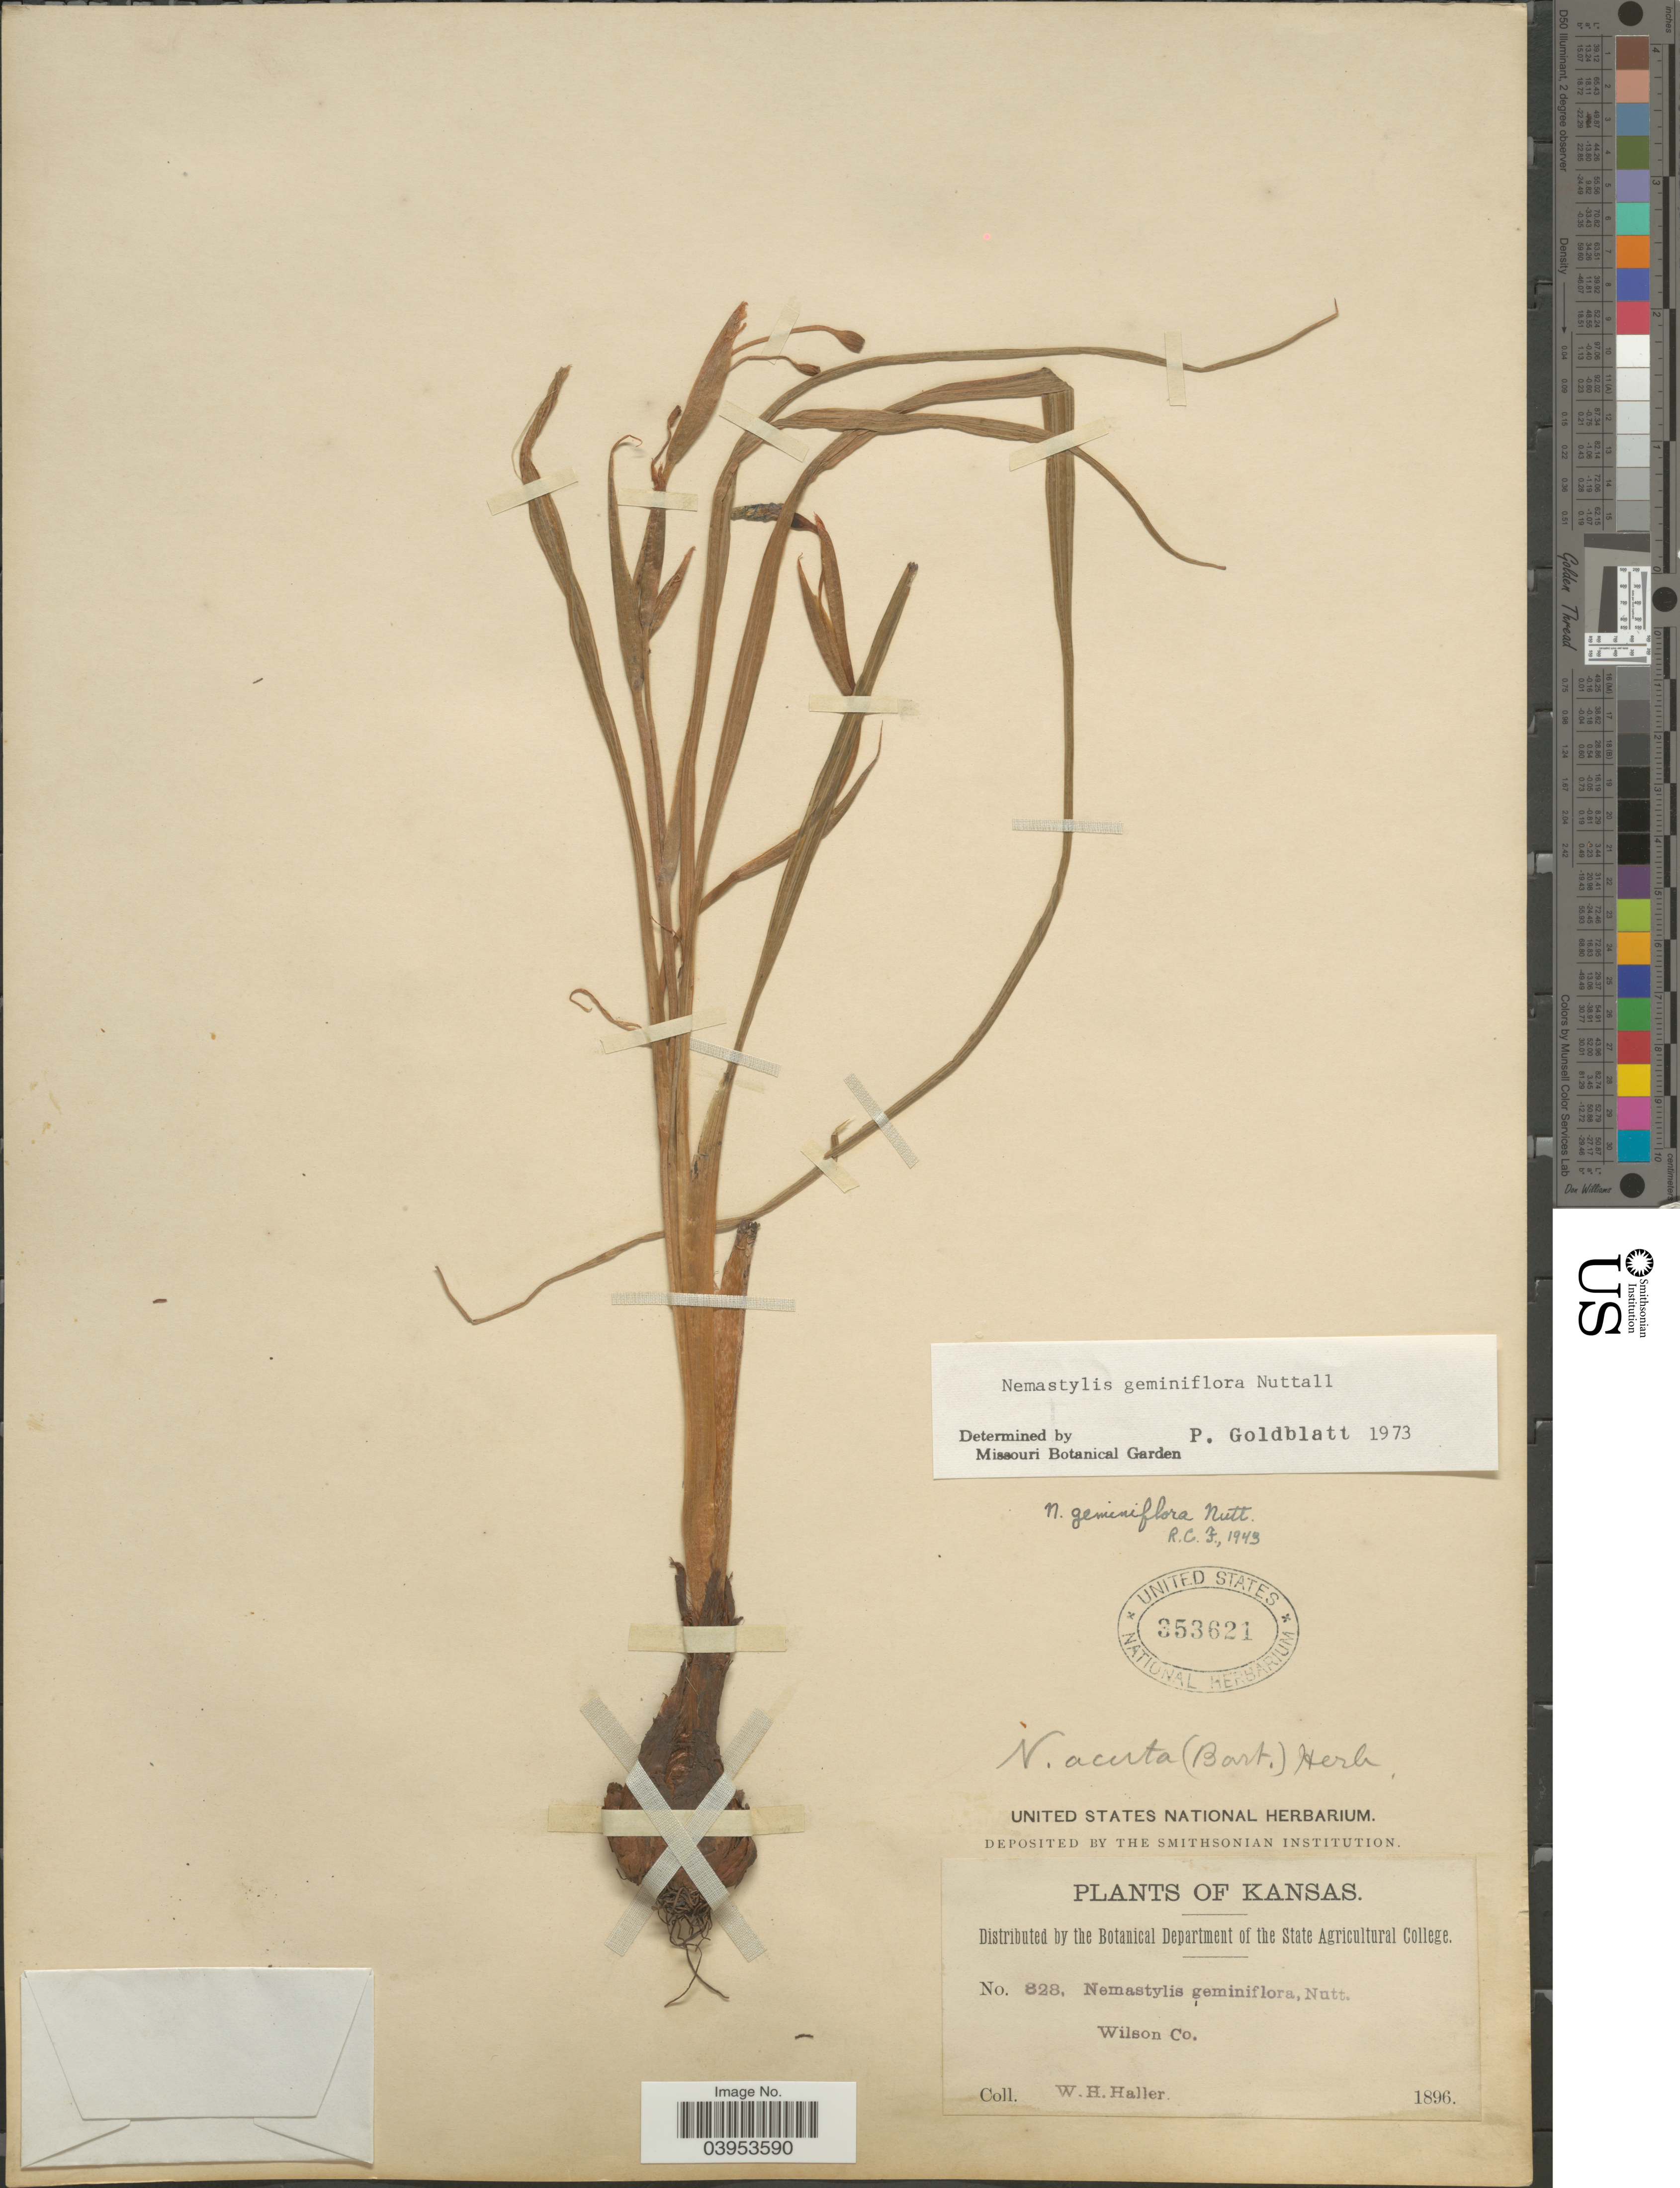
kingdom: Plantae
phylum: Tracheophyta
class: Liliopsida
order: Asparagales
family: Iridaceae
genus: Nemastylis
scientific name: Nemastylis geminiflora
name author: Nutt.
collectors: W. Haller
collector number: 828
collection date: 1896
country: United States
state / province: Kansas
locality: Wilson Co.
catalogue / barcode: US 353621